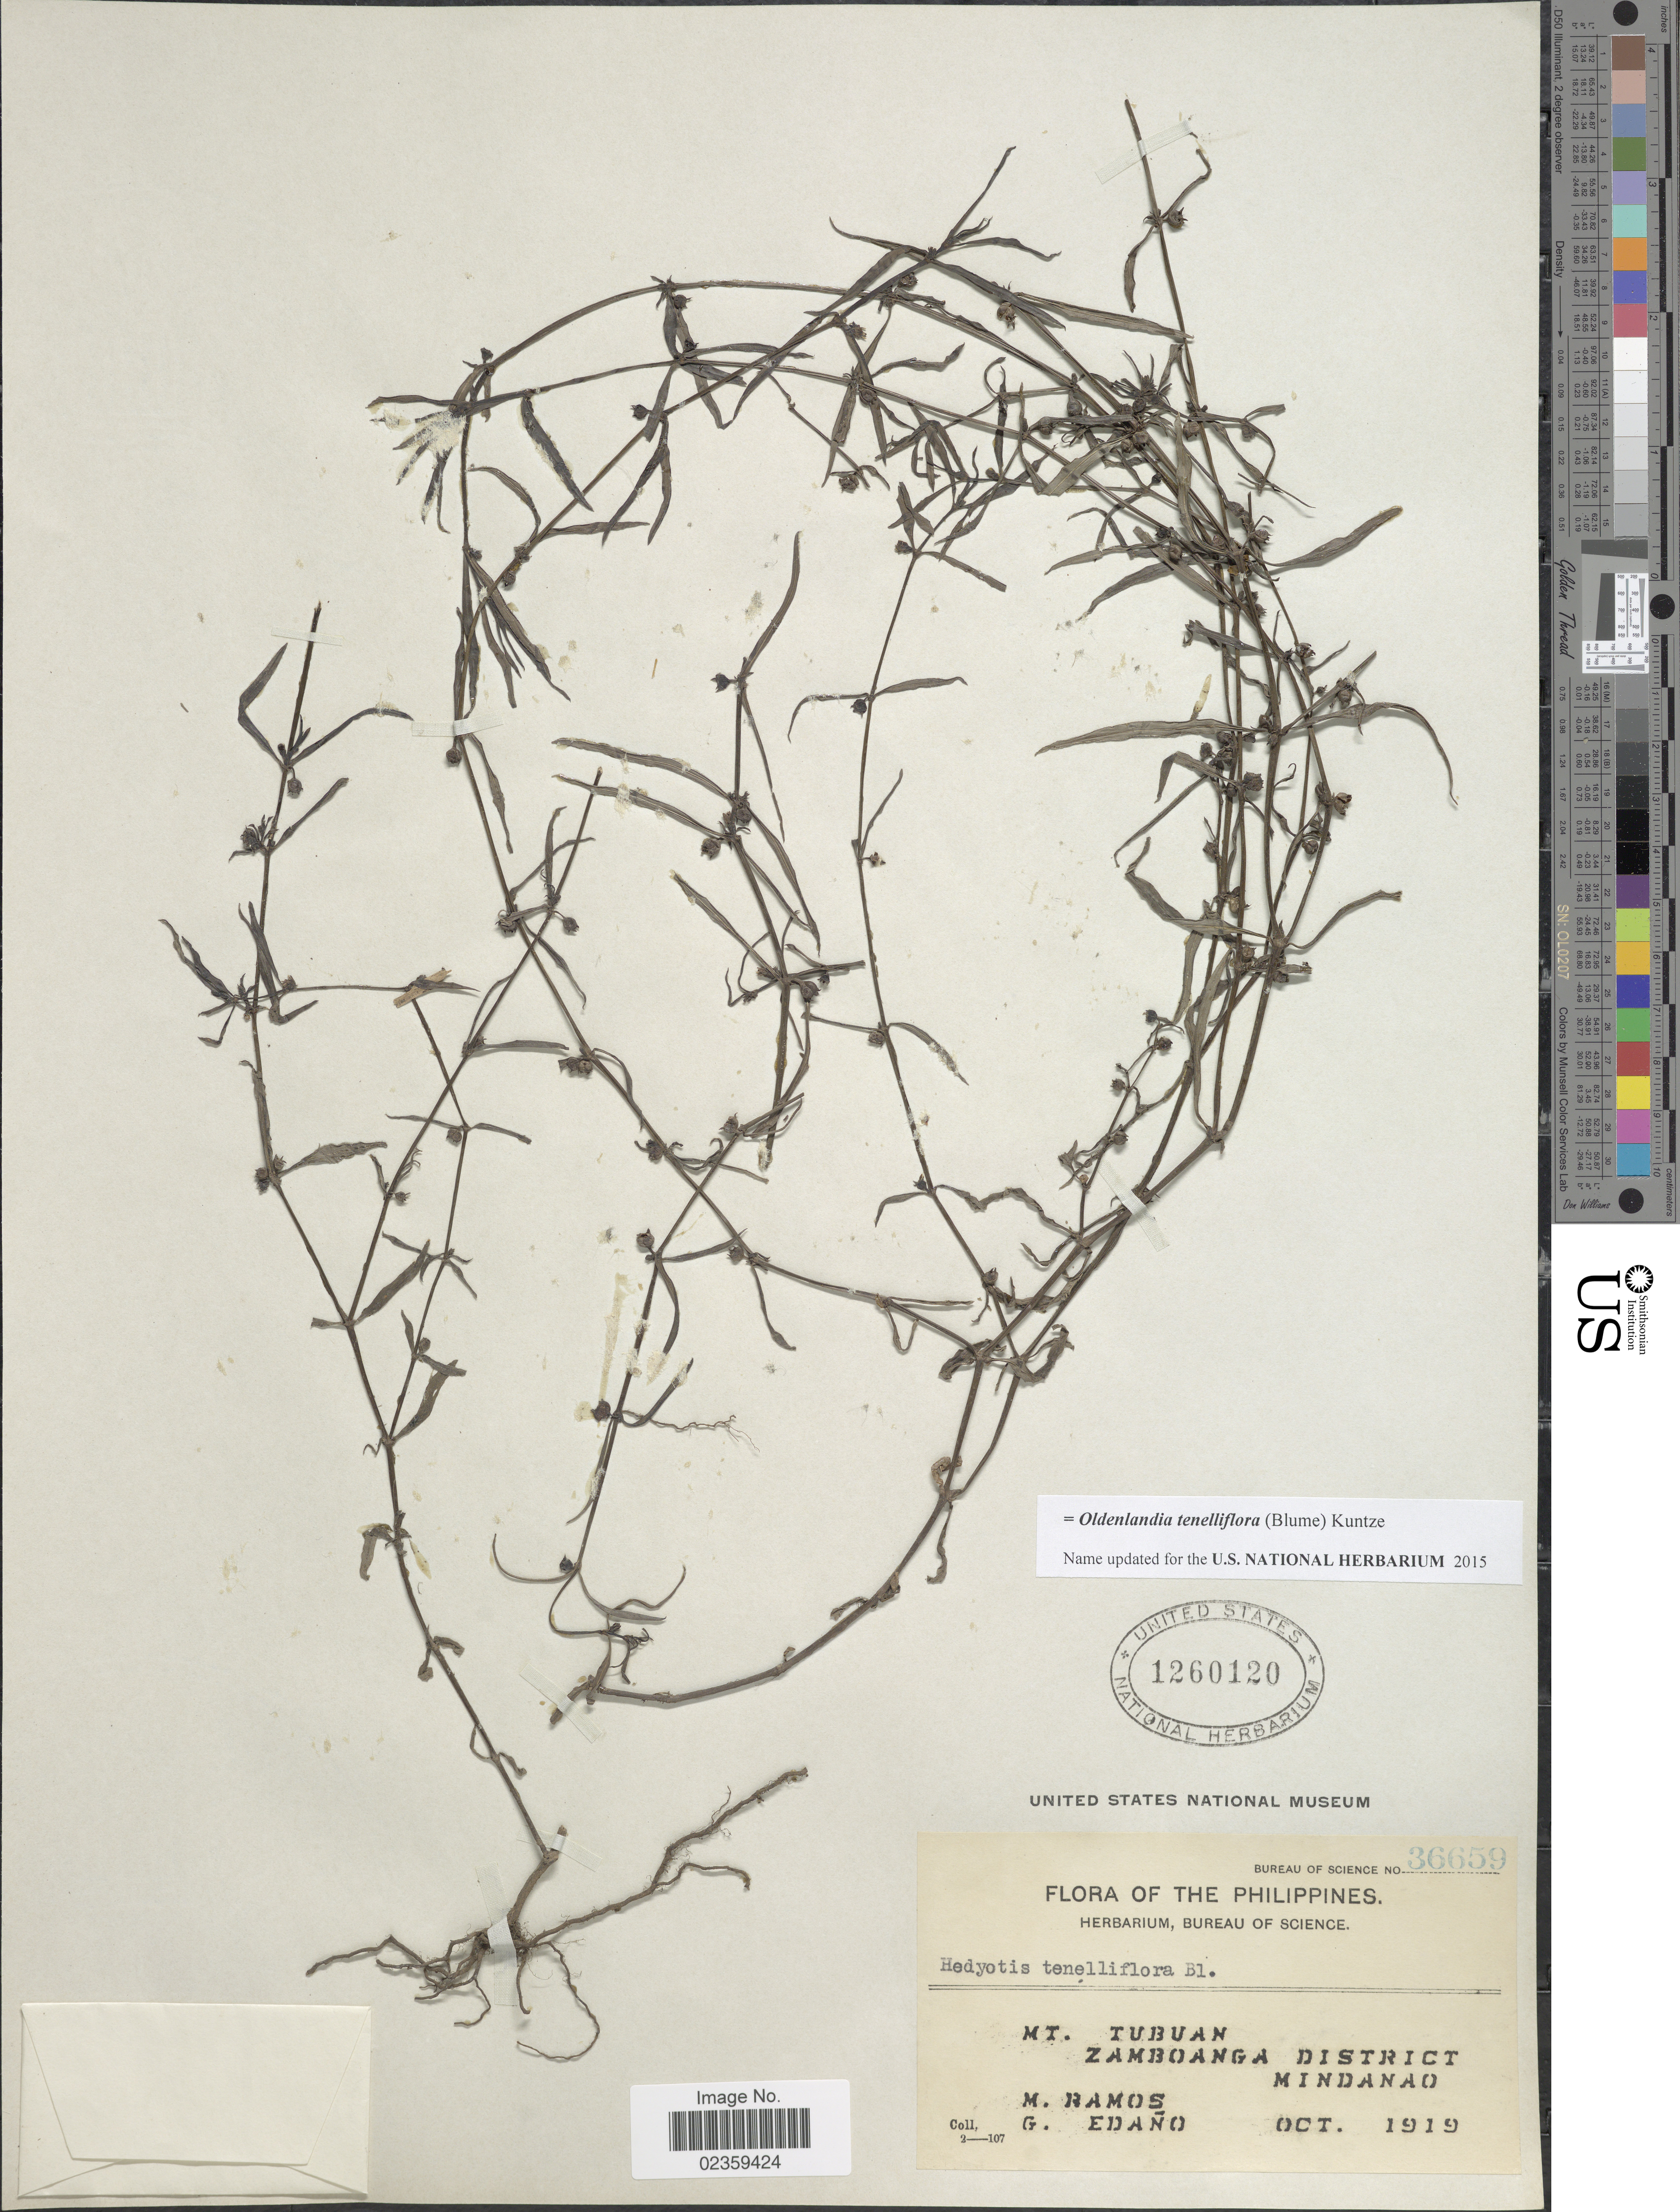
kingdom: Plantae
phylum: Tracheophyta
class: Magnoliopsida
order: Gentianales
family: Rubiaceae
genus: Oldenlandia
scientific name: Oldenlandia tenelliflora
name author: (Blume) Kuntze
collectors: M. Ramos & G. Edaño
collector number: Bureau of Science 36659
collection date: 1919-10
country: Philippines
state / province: Zamboanga Peninsula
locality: Mt. Tubuan. Zamboanga District. Mindanao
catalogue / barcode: US 1260120